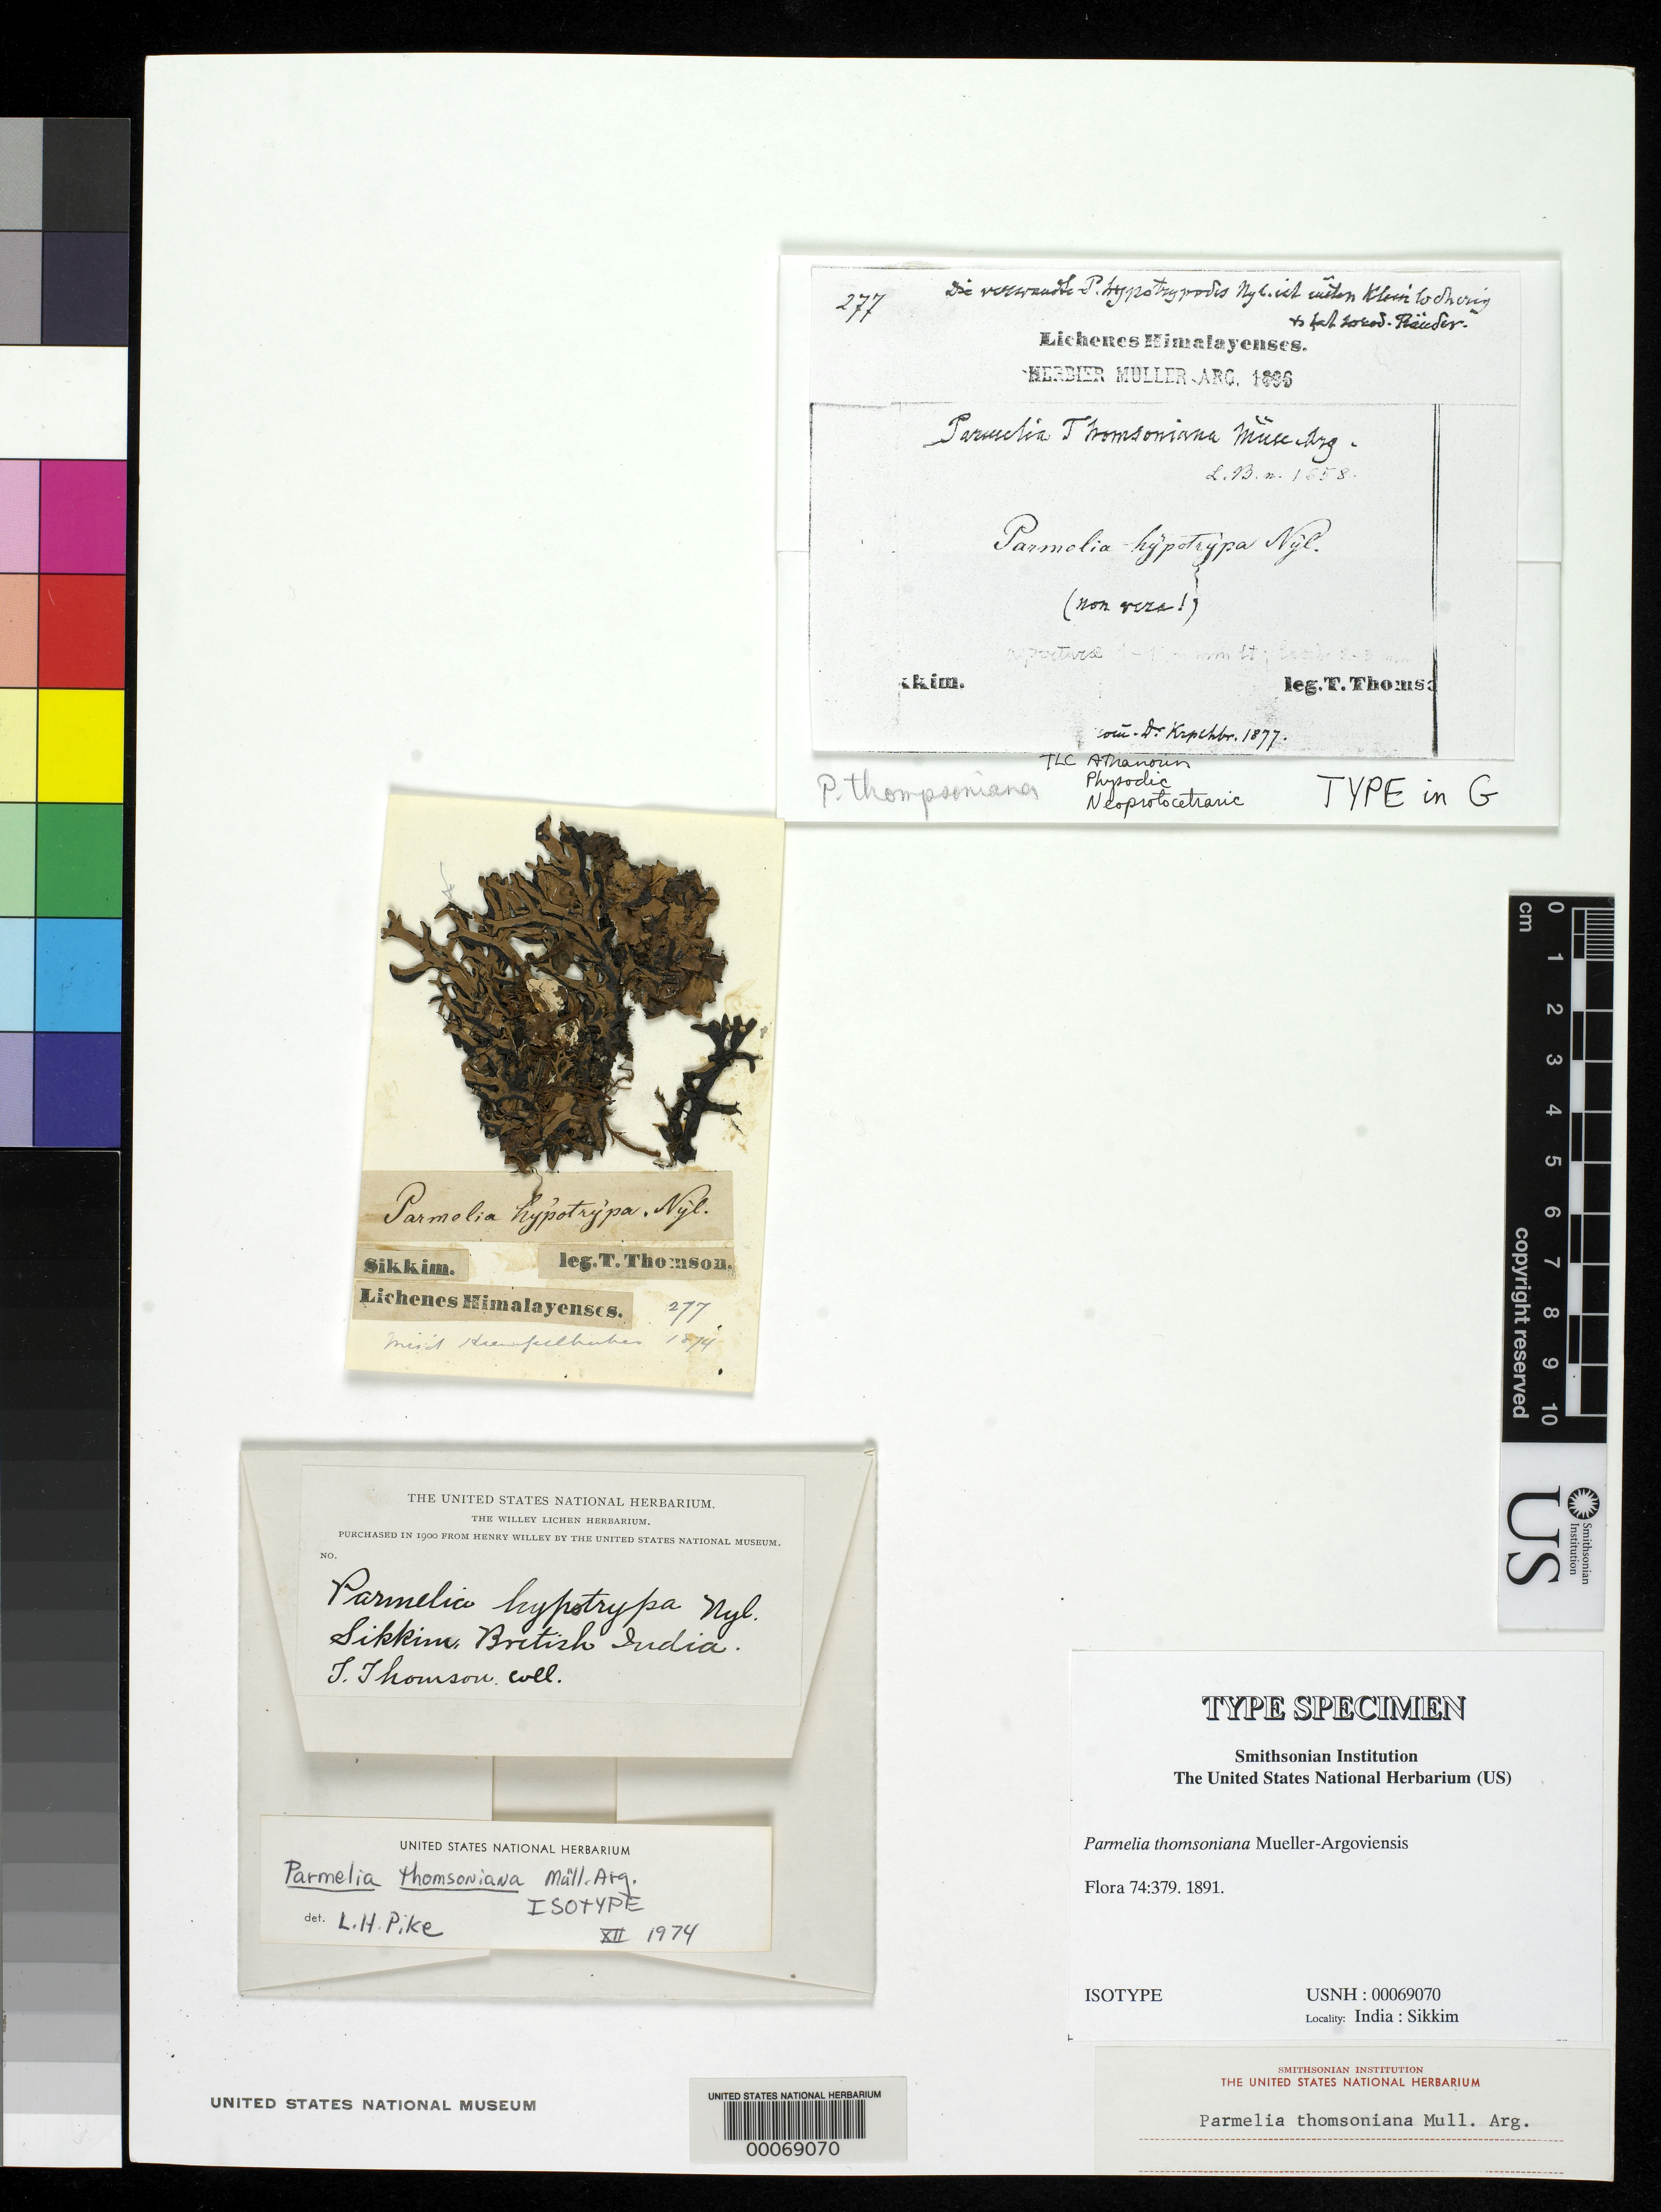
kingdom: Fungi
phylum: Ascomycota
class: Lecanoromycetes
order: Lecanorales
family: Parmeliaceae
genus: Parmelia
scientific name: Parmelia thomsoniana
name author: Müll. Arg.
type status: Isotype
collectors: T. Thomson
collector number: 277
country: India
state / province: Sikkim